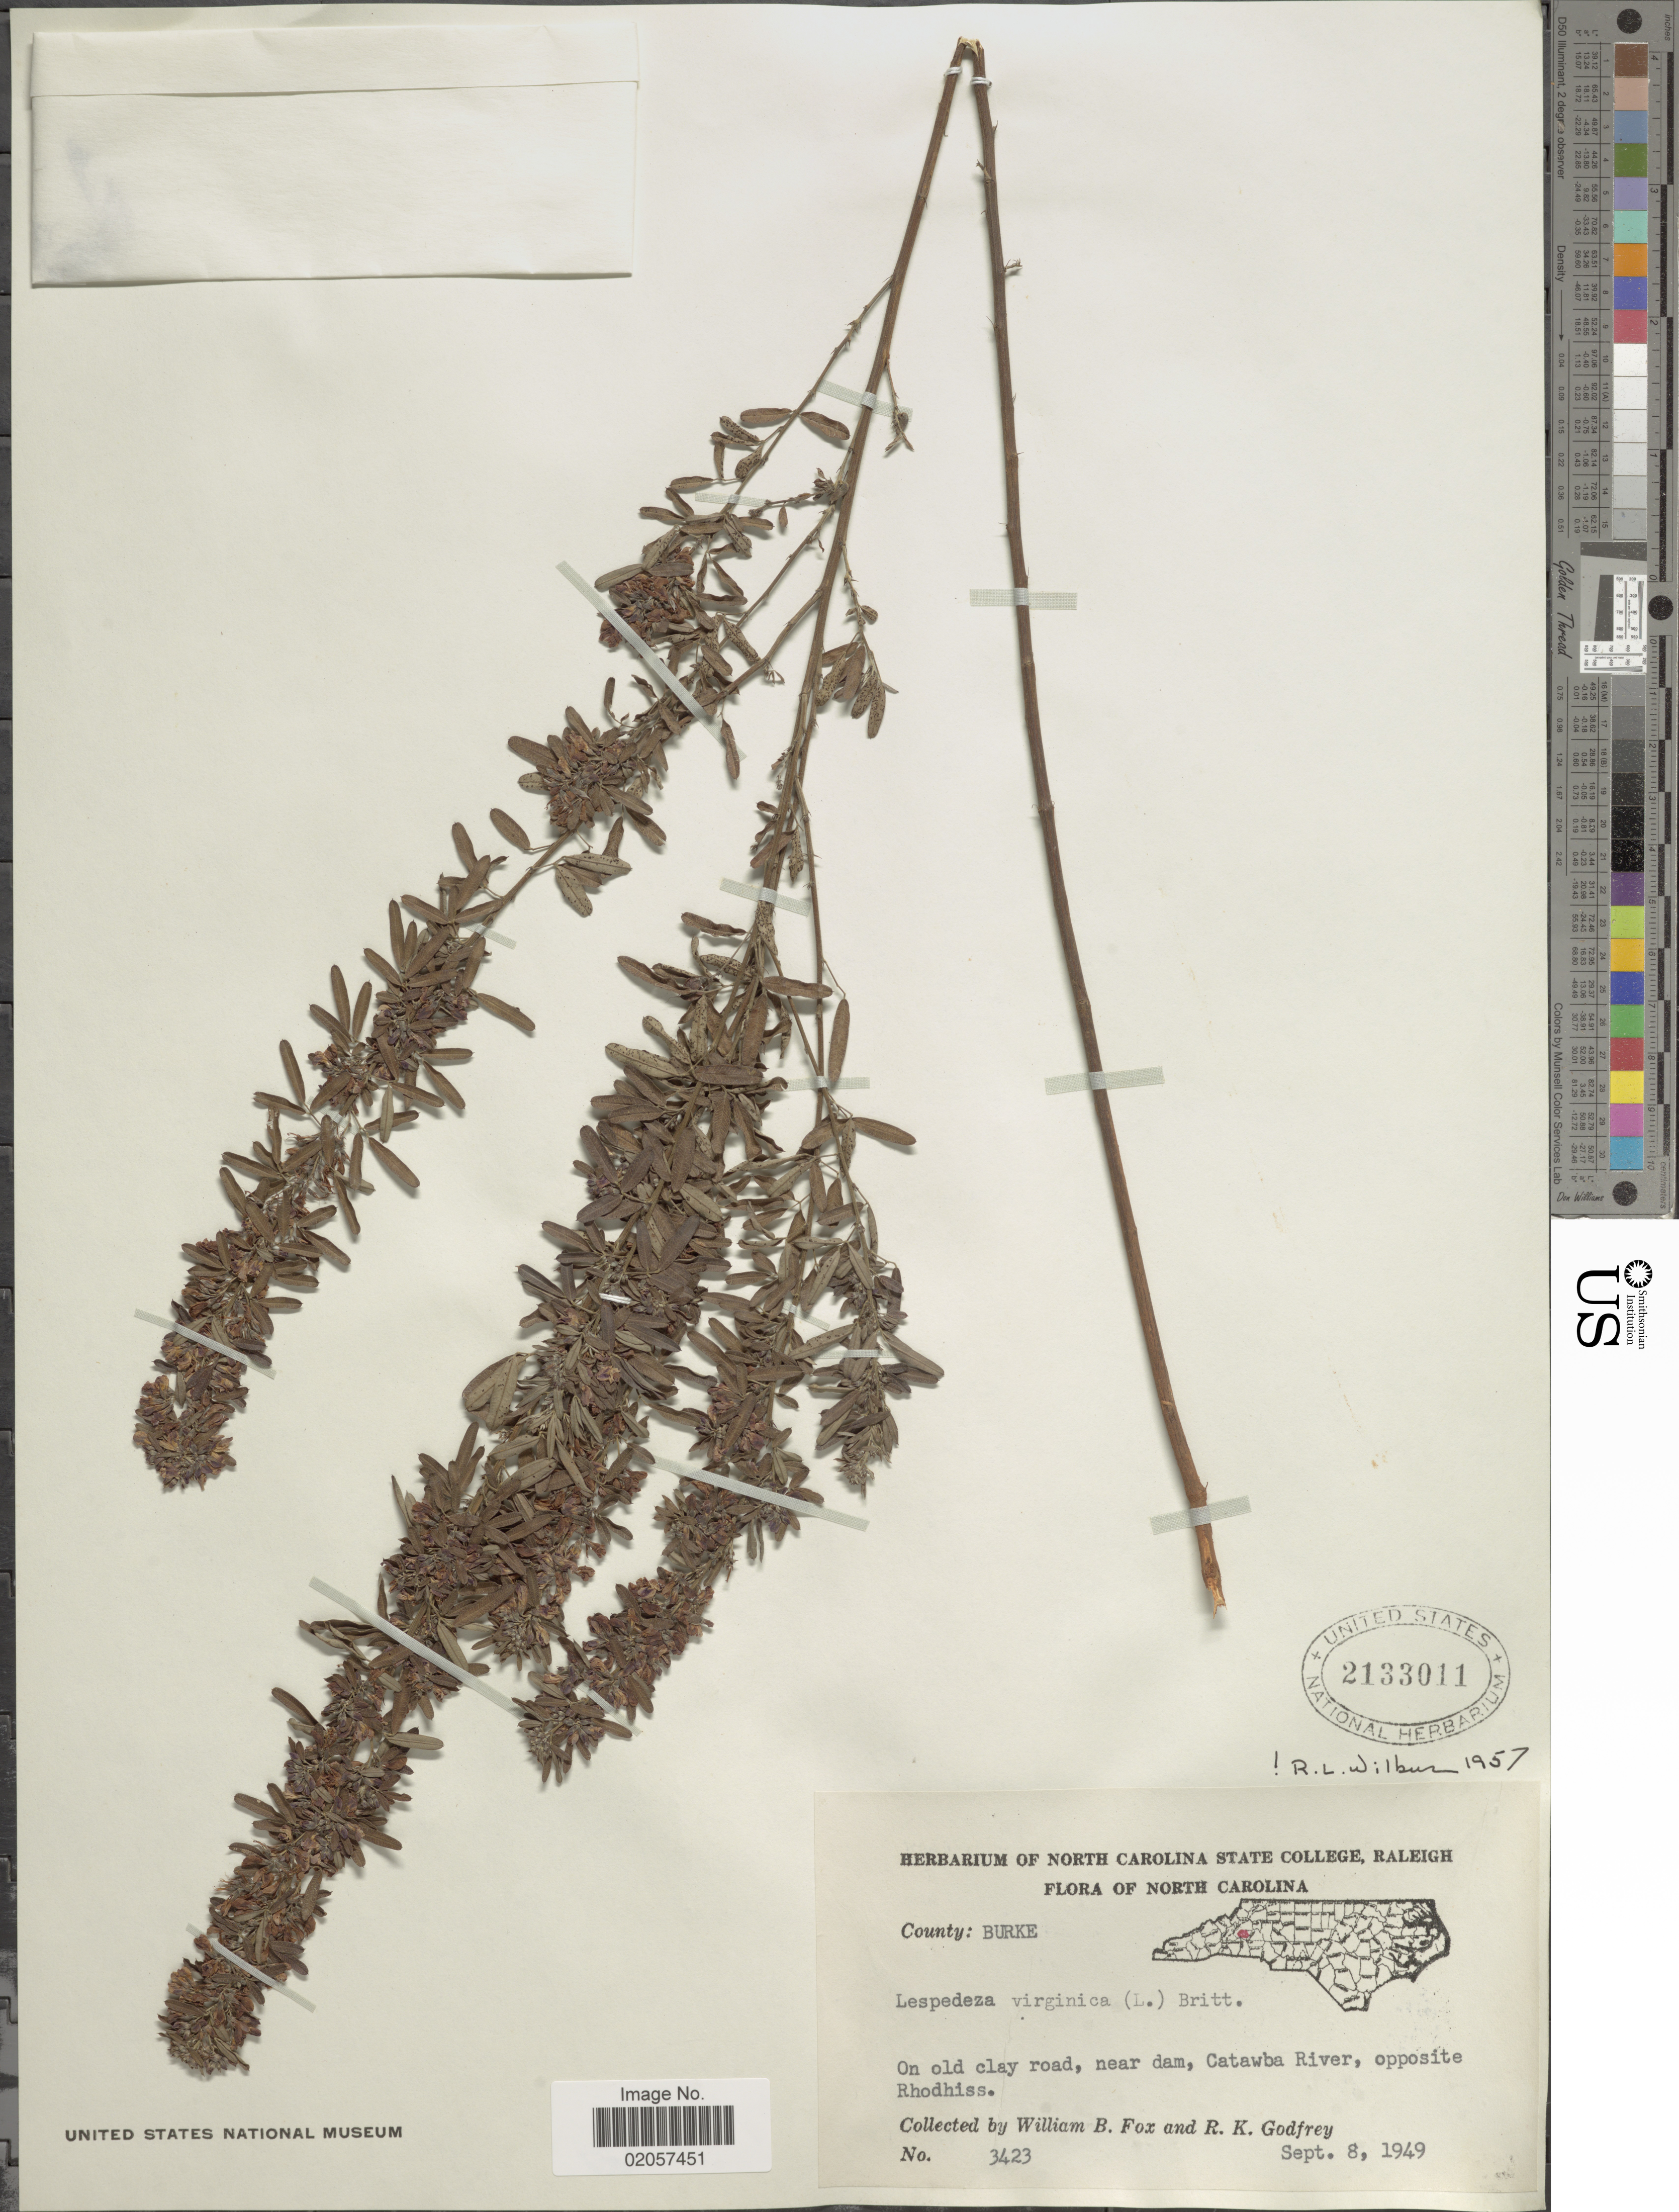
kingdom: Plantae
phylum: Tracheophyta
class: Magnoliopsida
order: Fabales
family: Fabaceae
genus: Lespedeza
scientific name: Lespedeza virginica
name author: (L.) Britton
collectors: W. B. Fox & R. K. Godfrey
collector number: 3423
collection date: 1949-09-08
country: United States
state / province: North Carolina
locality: North Carolina. On olf clay road, near dam, Catawba River, opposite Rhodhiss.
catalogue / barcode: US 2133011